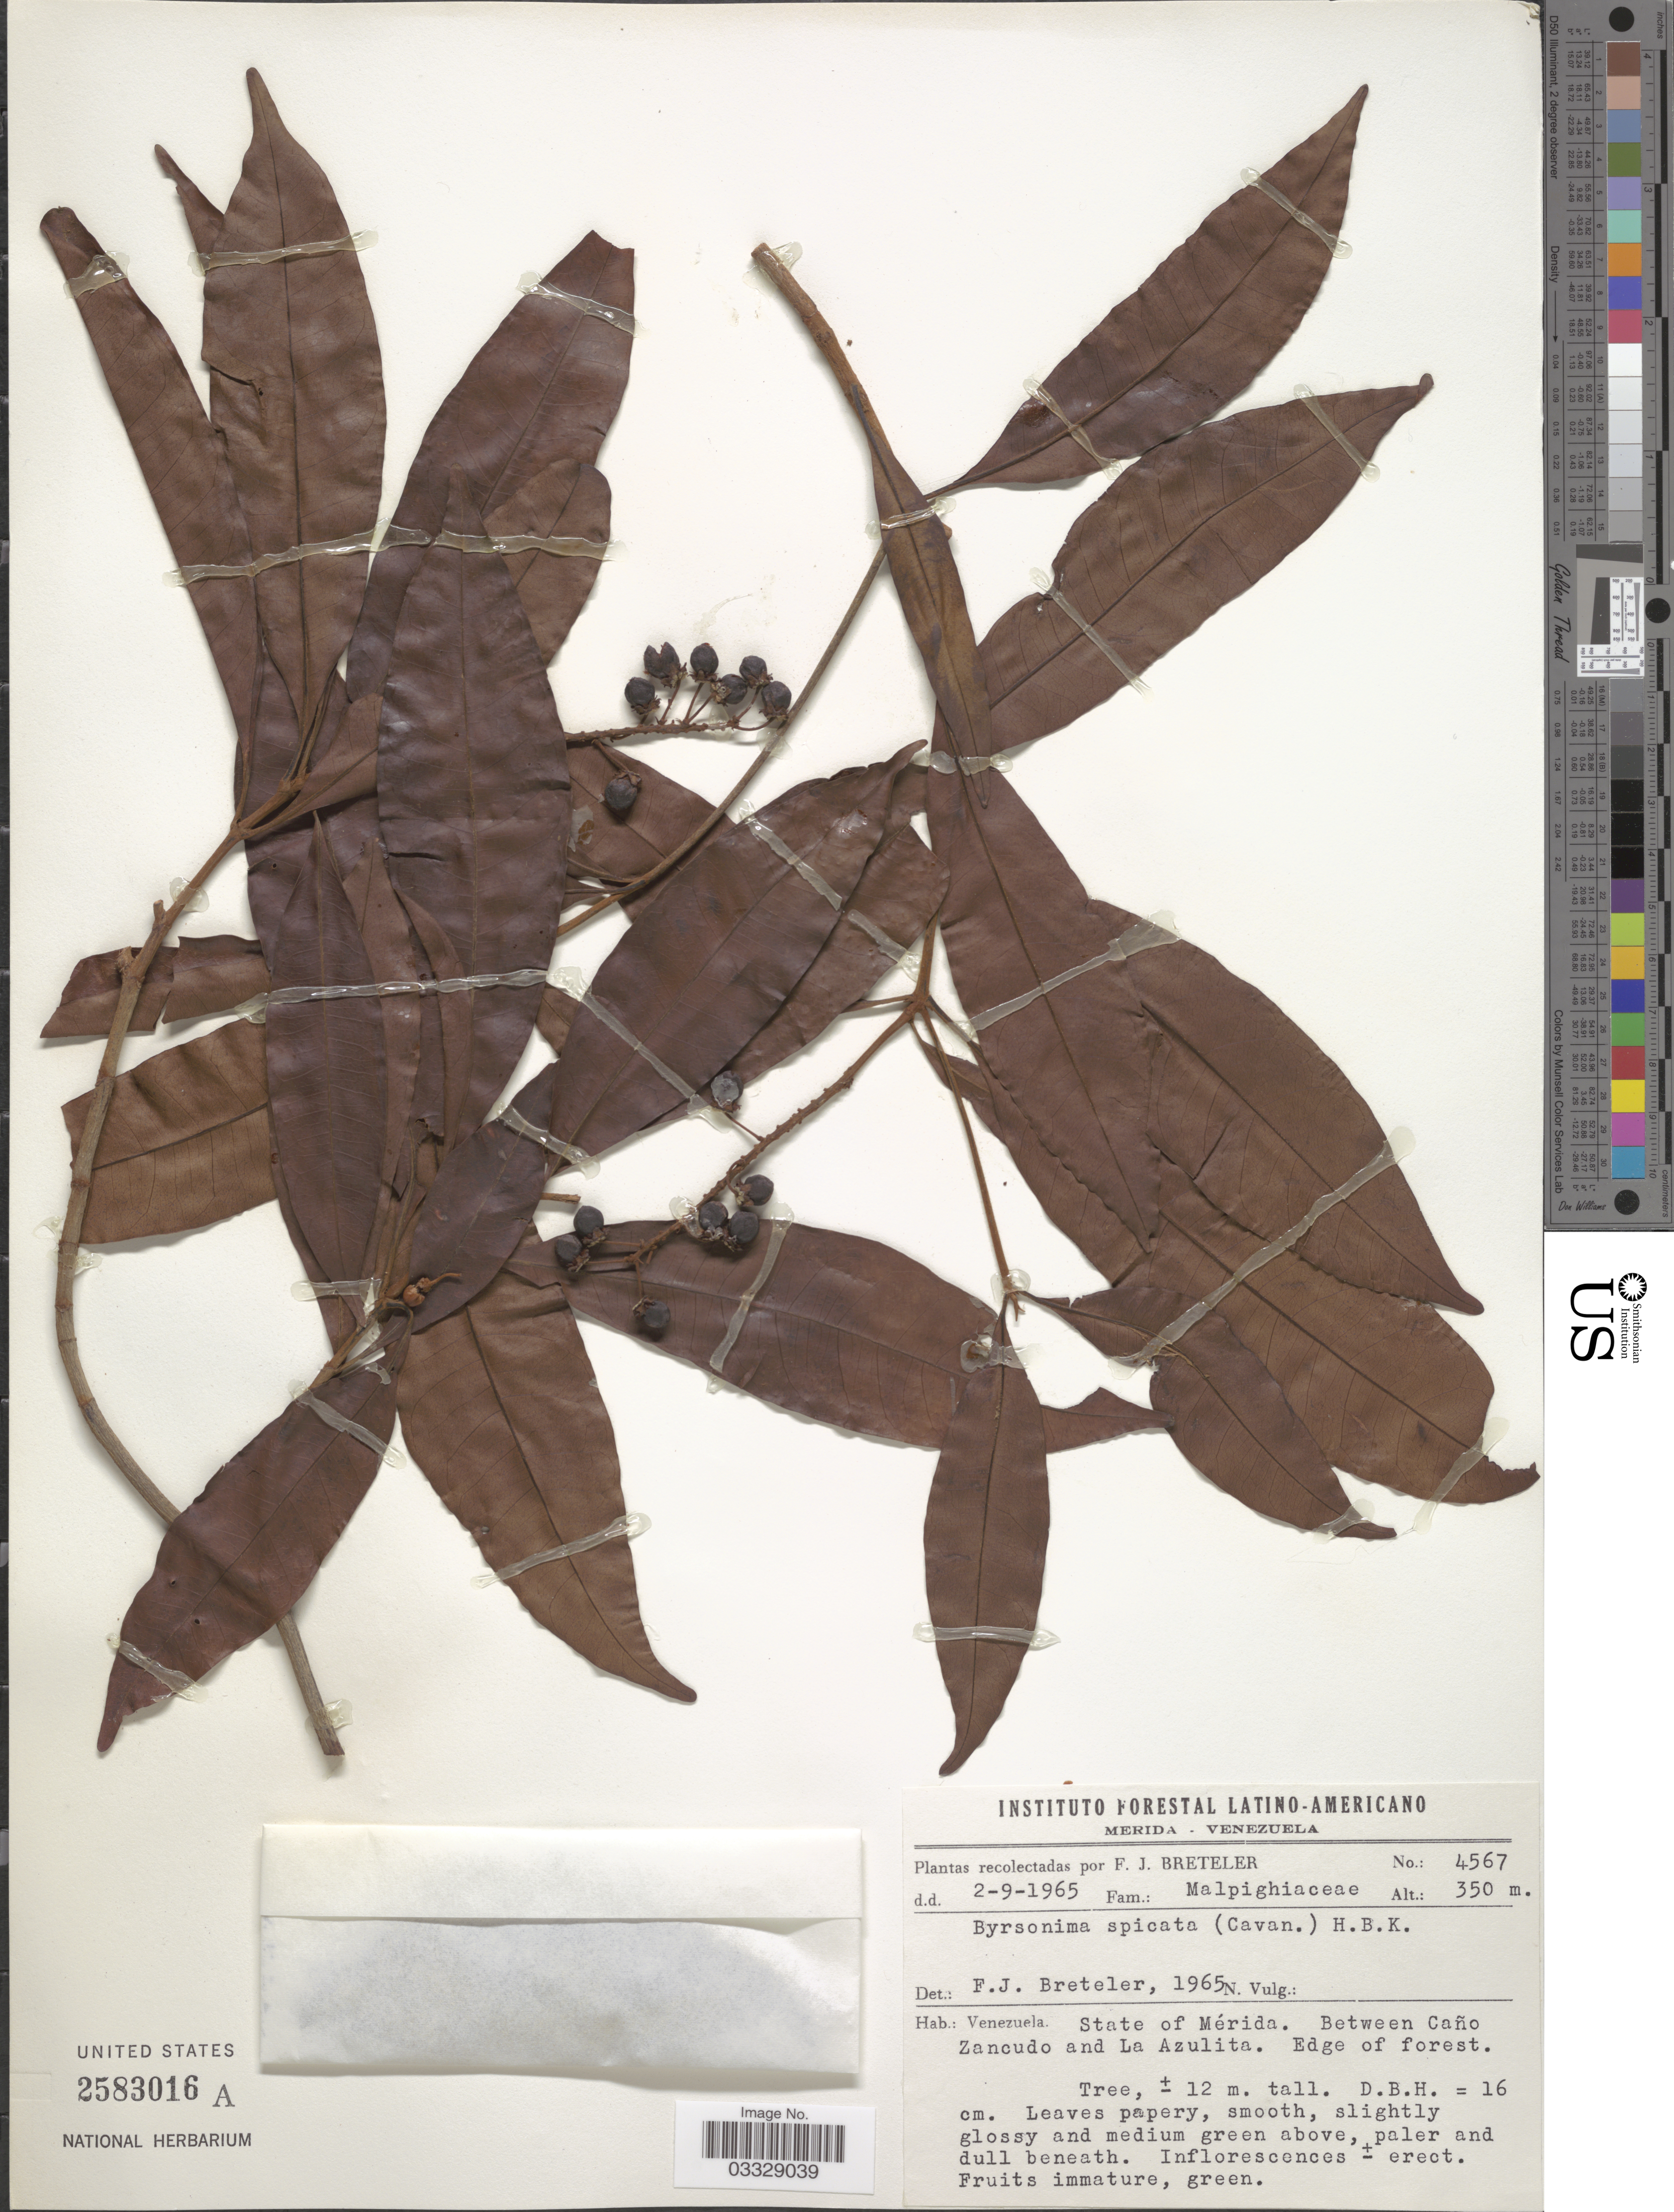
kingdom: Plantae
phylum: Tracheophyta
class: Magnoliopsida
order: Malpighiales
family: Malpighiaceae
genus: Byrsonima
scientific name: Byrsonima spicata (Cav.) DC.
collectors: F. J. Breteler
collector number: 4567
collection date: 1965-09-02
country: Venezuela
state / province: Mérida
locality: Between Caño Zancudo and La Azulita.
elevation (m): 350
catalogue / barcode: US 2583016A